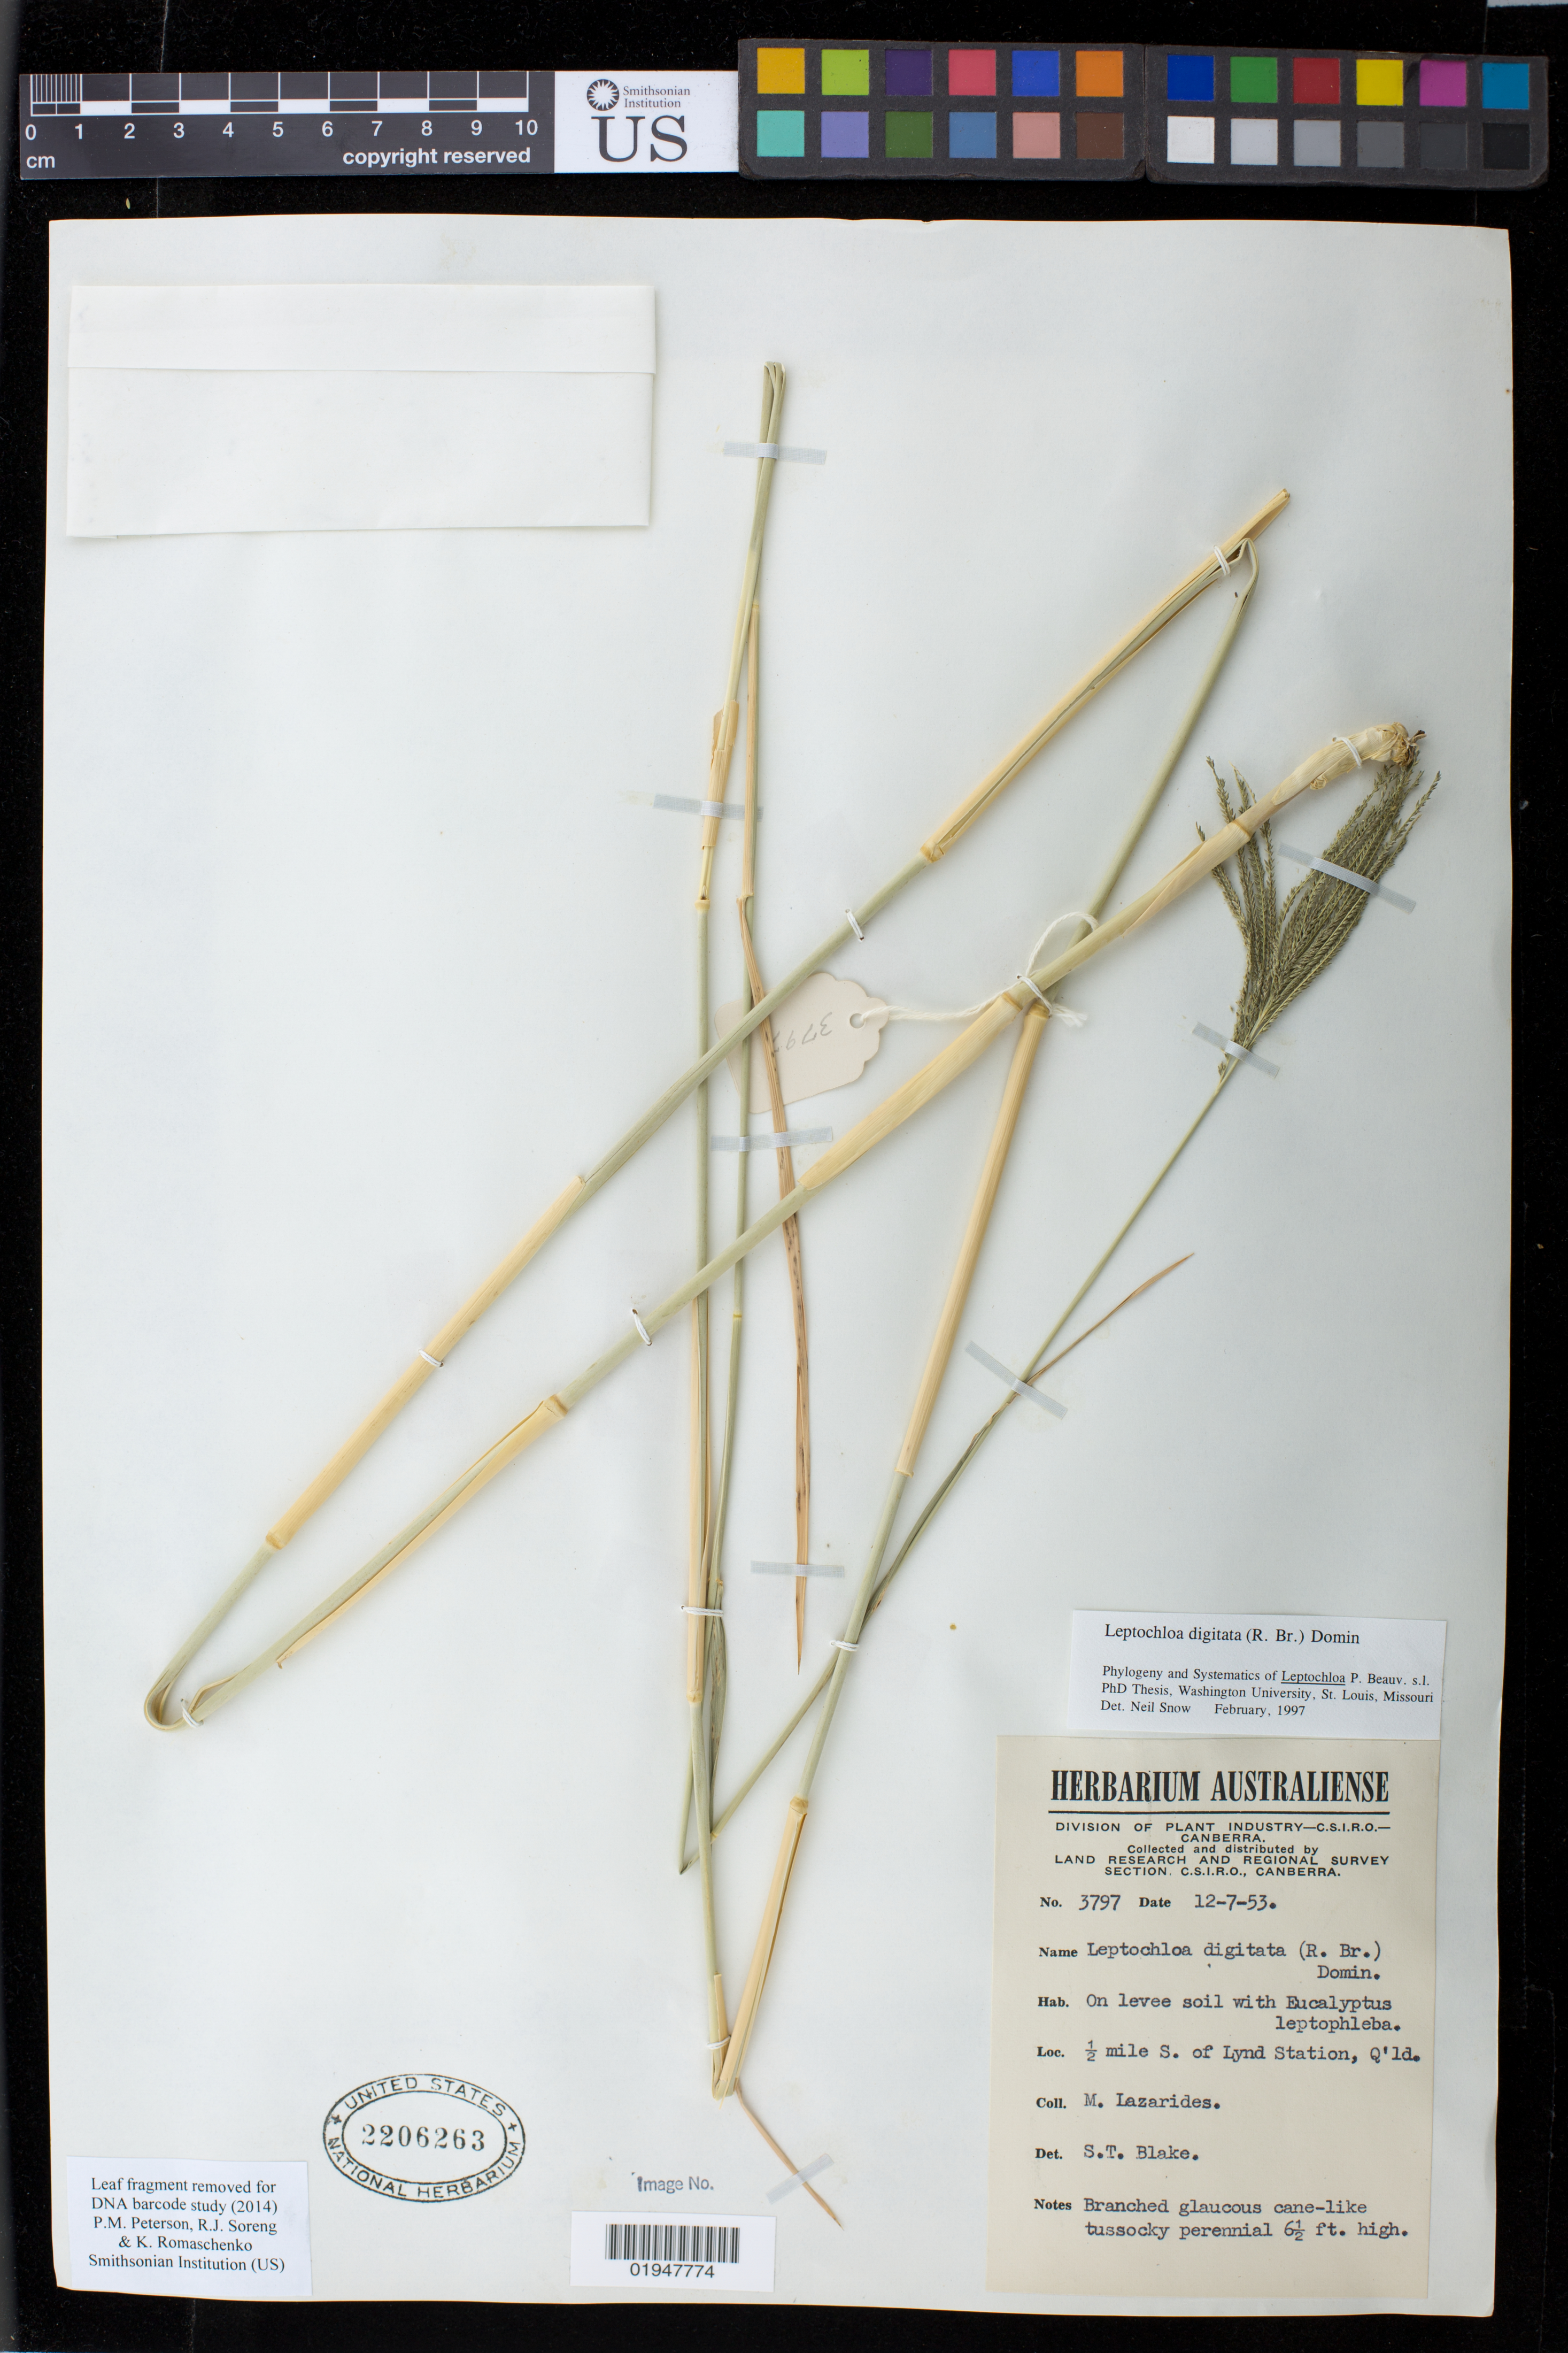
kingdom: Plantae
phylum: Tracheophyta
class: Liliopsida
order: Poales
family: Poaceae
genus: Leptochloa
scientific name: Leptochloa digitata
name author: (R. Br.) Domin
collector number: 3797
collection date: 1953-07-12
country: Australia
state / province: Queensland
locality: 1/2 mile S. of Lynd Station, Q'ld.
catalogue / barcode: US 2206263